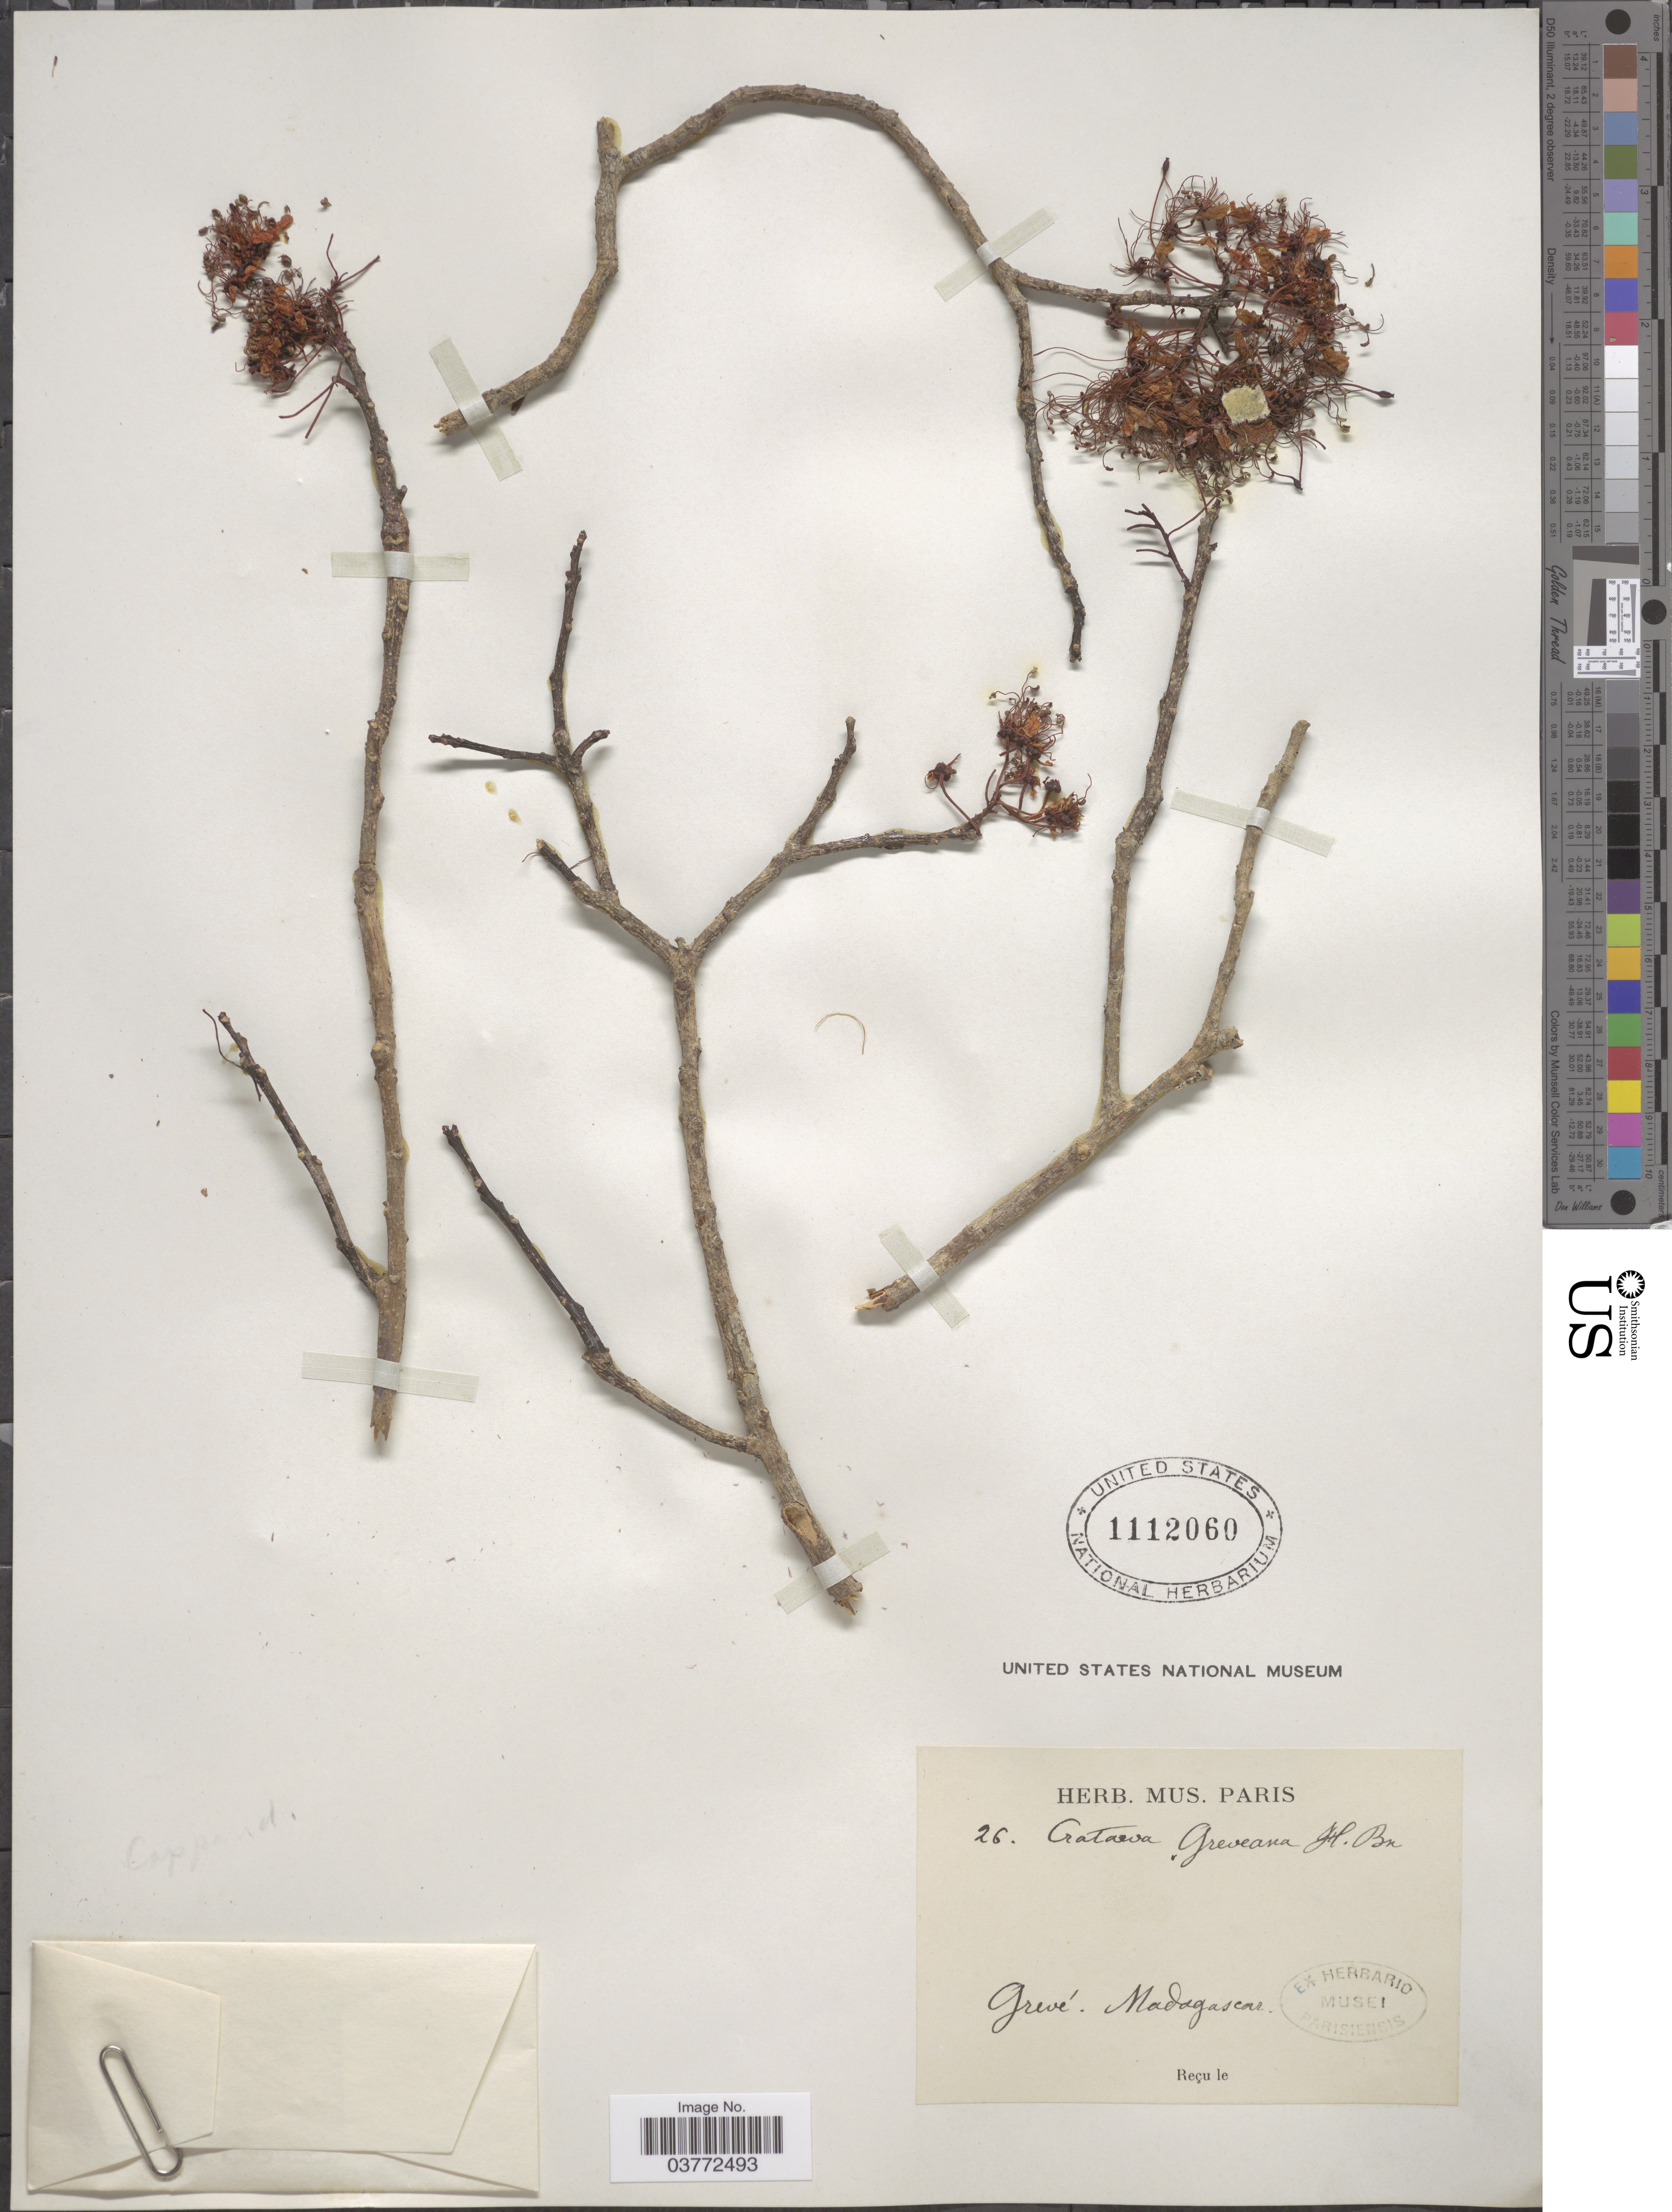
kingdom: Plantae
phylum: Tracheophyta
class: Magnoliopsida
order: Brassicales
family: Capparaceae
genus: Crateva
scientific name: Crateva greveana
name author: Baill.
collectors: ex herb. Mus. Paris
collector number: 26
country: Madagascar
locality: Grevé.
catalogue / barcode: US 1112060